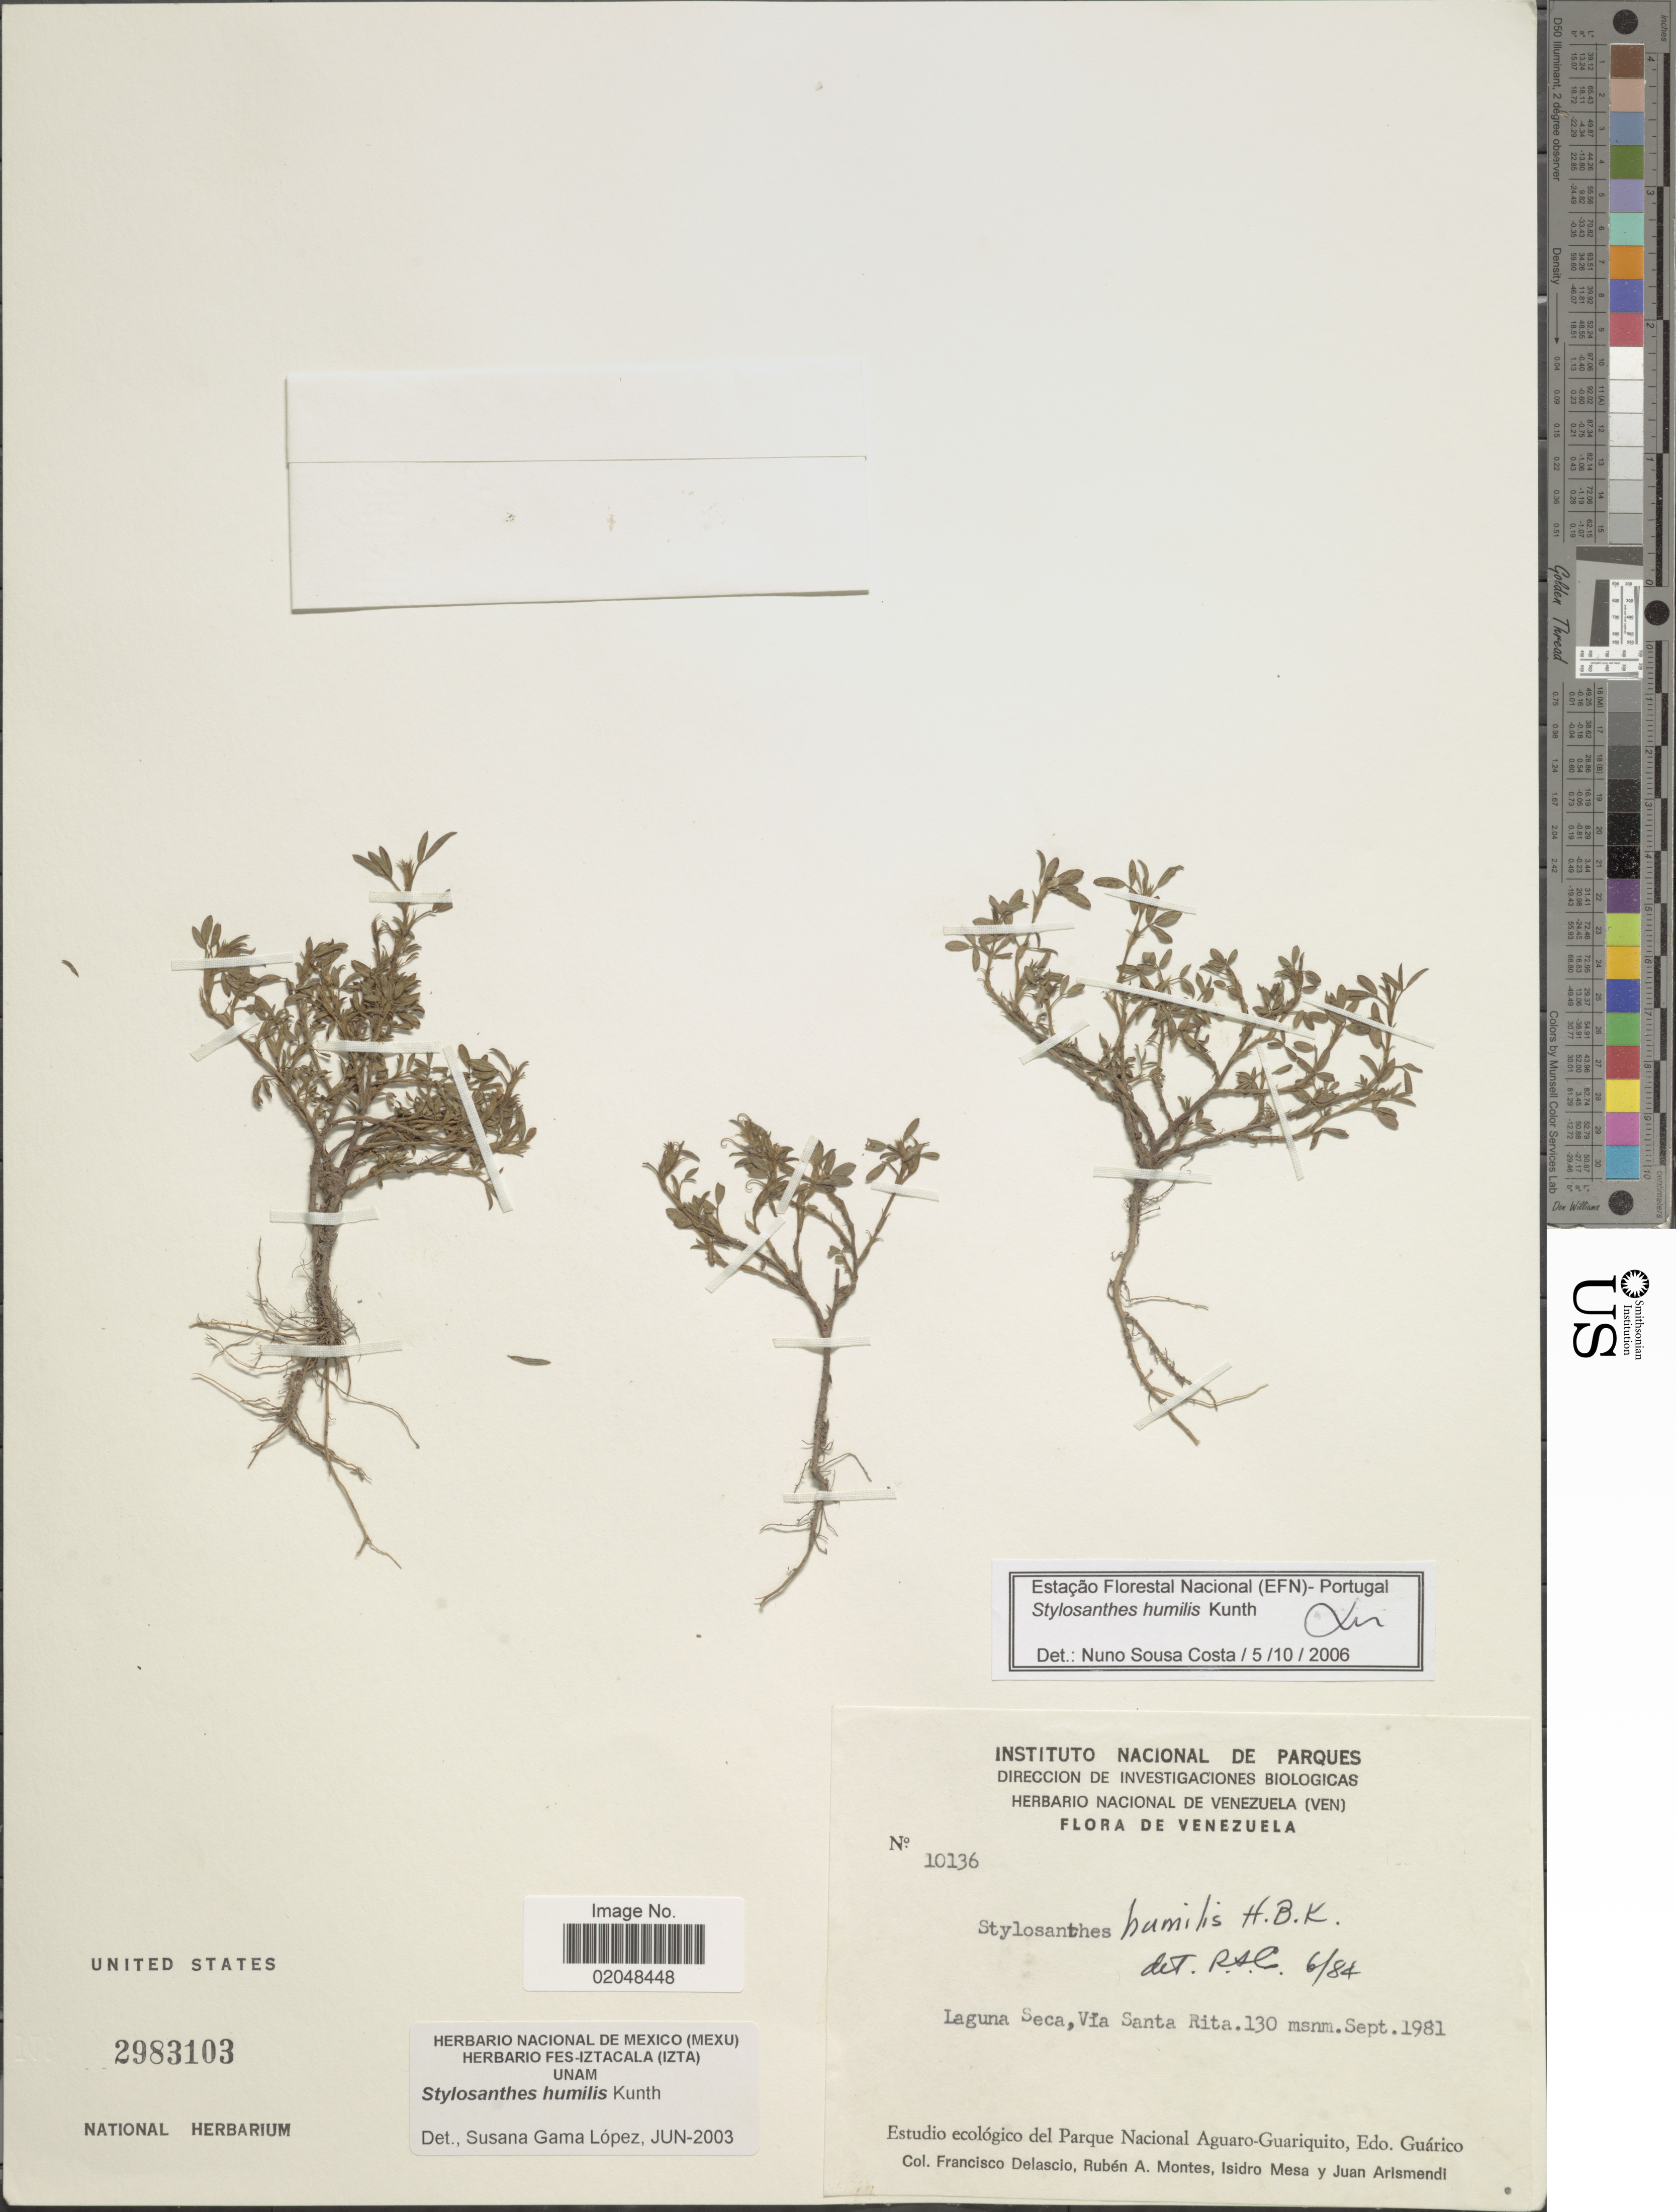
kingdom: Plantae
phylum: Tracheophyta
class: Magnoliopsida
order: Fabales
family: Fabaceae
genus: Stylosanthes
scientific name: Stylosanthes humilis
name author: Kunth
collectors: F. Delascio C., R. Montes, I. Mesa & J. Arismendi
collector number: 10136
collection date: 1981-09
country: Venezuela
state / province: Guárico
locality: Laguna Seca, Via Santa Rita, estudio ecologico del Parque Nacional Aguaro-Guariquito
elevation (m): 130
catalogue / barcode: US 2983103